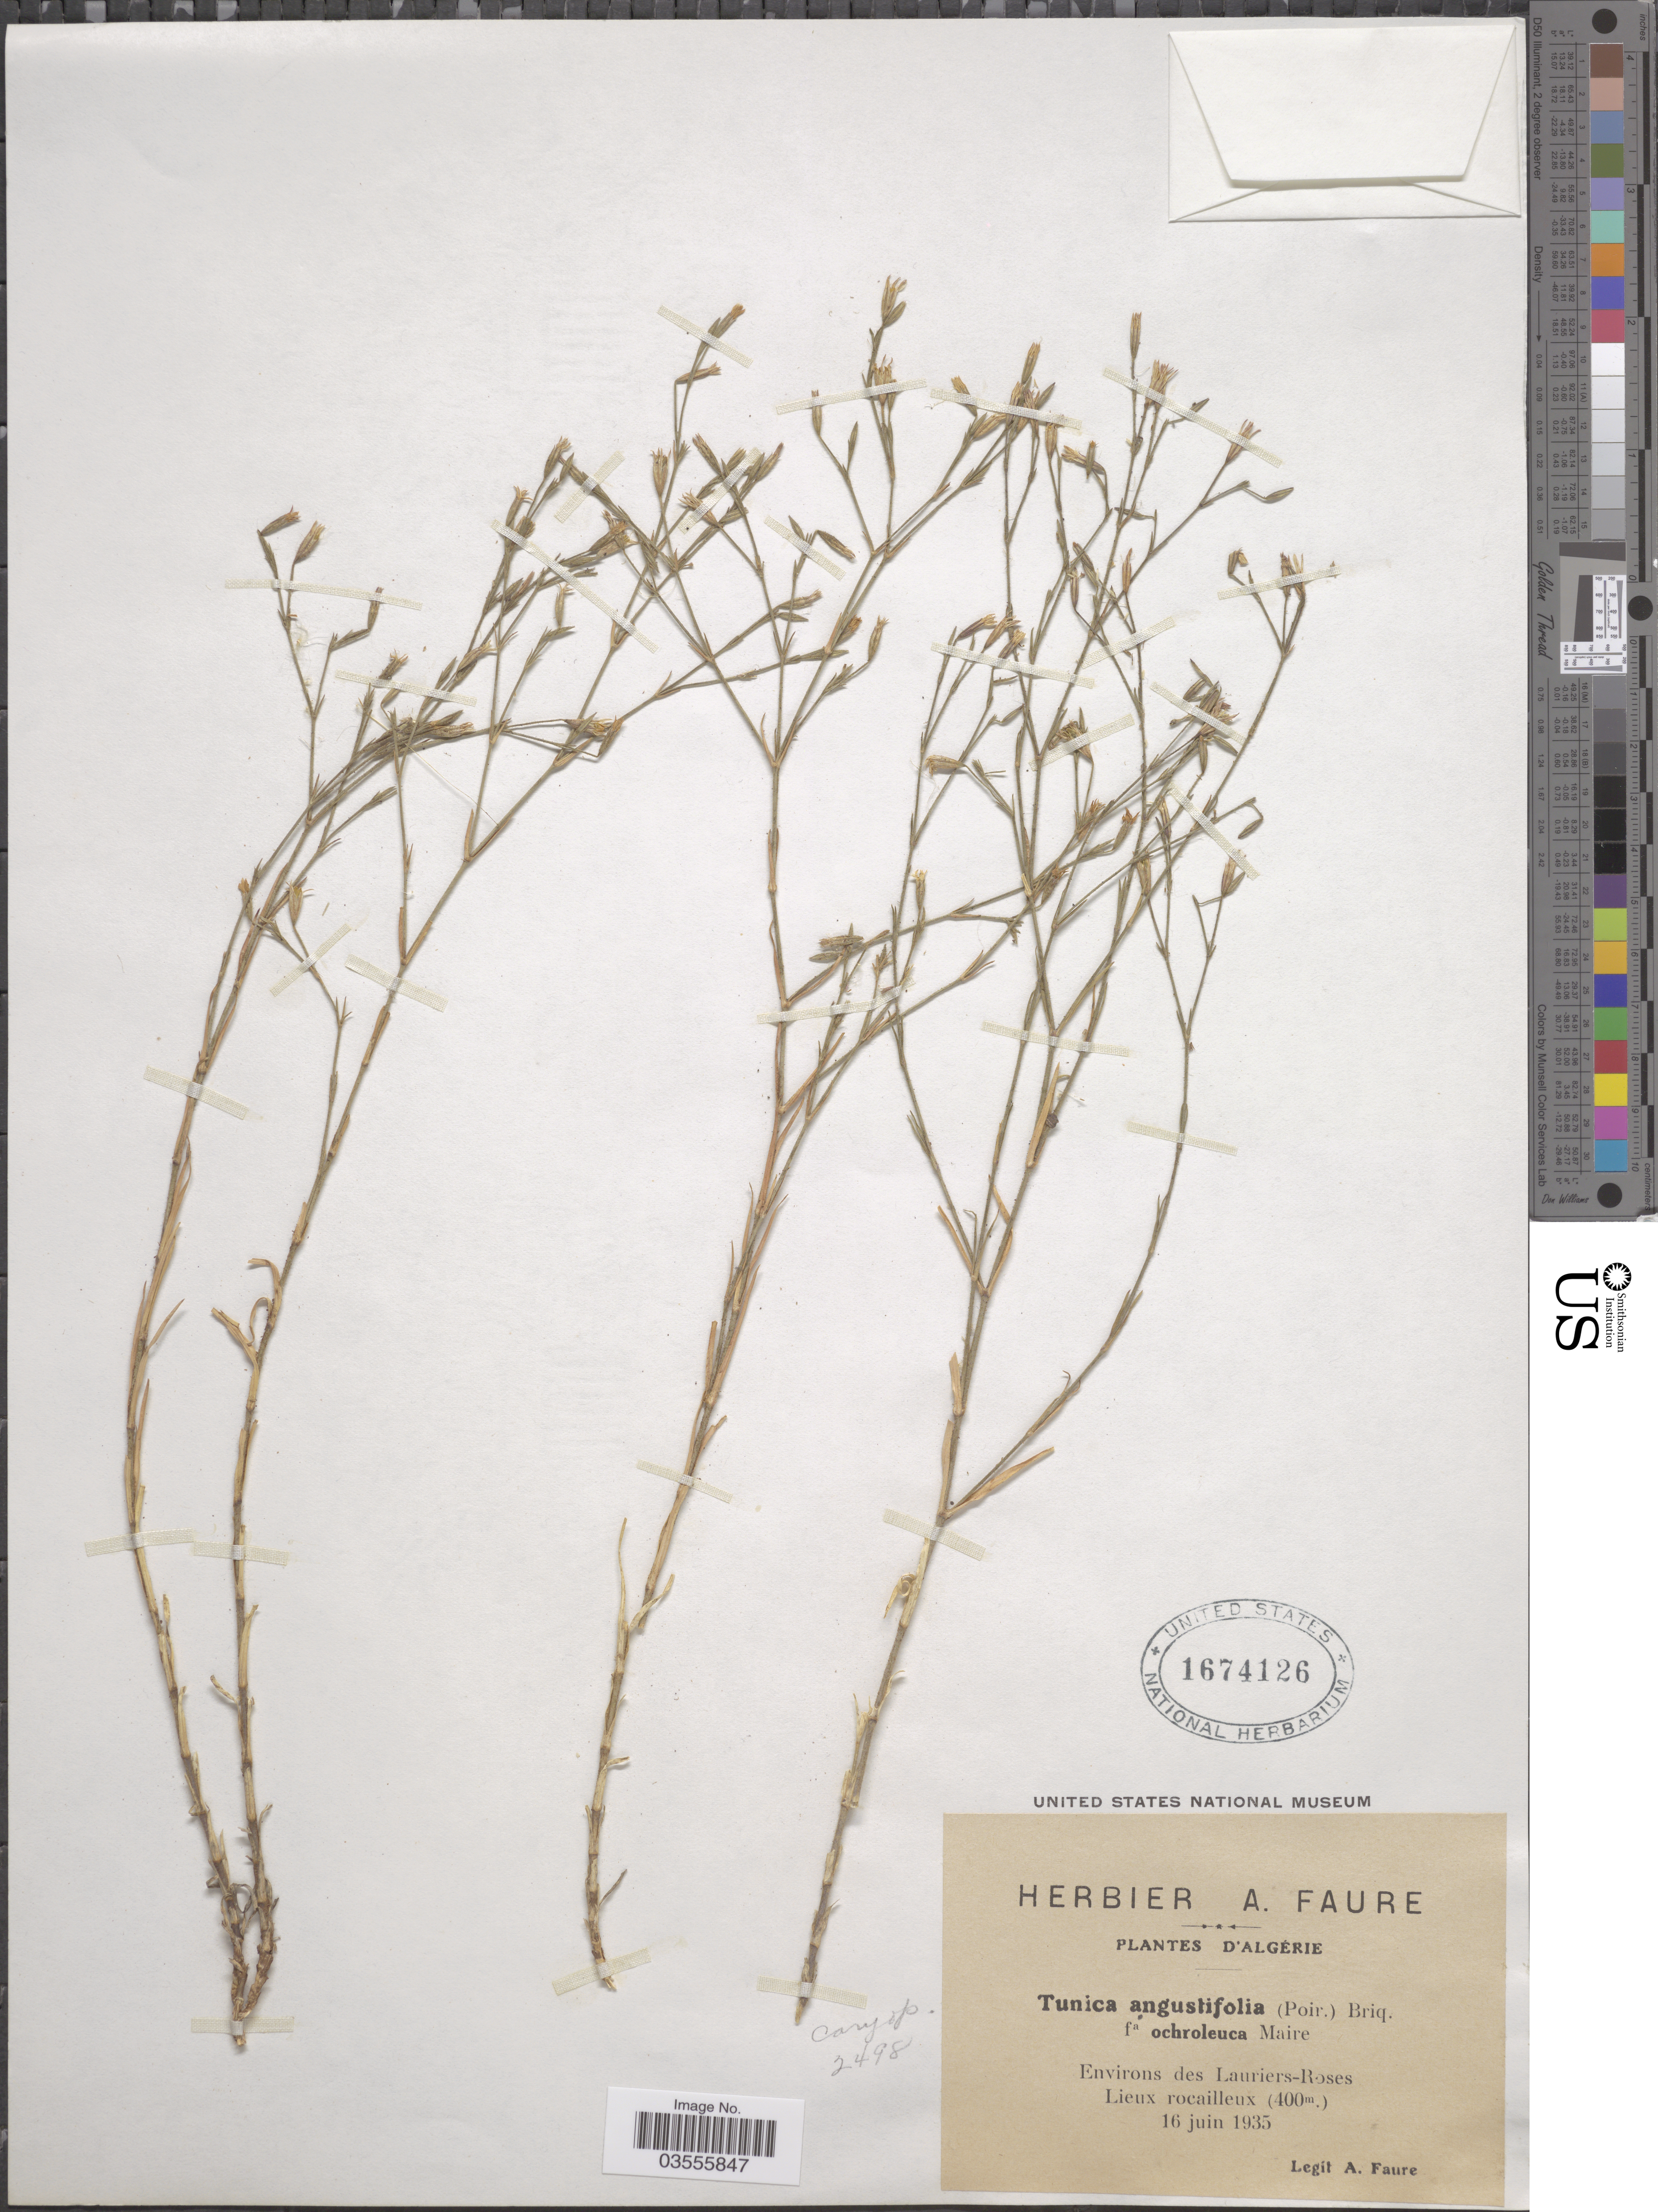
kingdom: Plantae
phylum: Tracheophyta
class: Magnoliopsida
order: Caryophyllales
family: Caryophyllaceae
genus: Dianthus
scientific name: Dianthus illyricus subsp. angustifolius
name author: (Poir.) Fassou et al.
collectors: A. Faure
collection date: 1935-06-16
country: Algeria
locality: Algérie. Environs des Lauriers-Roses Lieux rocailleux.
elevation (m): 400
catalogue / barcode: US 1674126